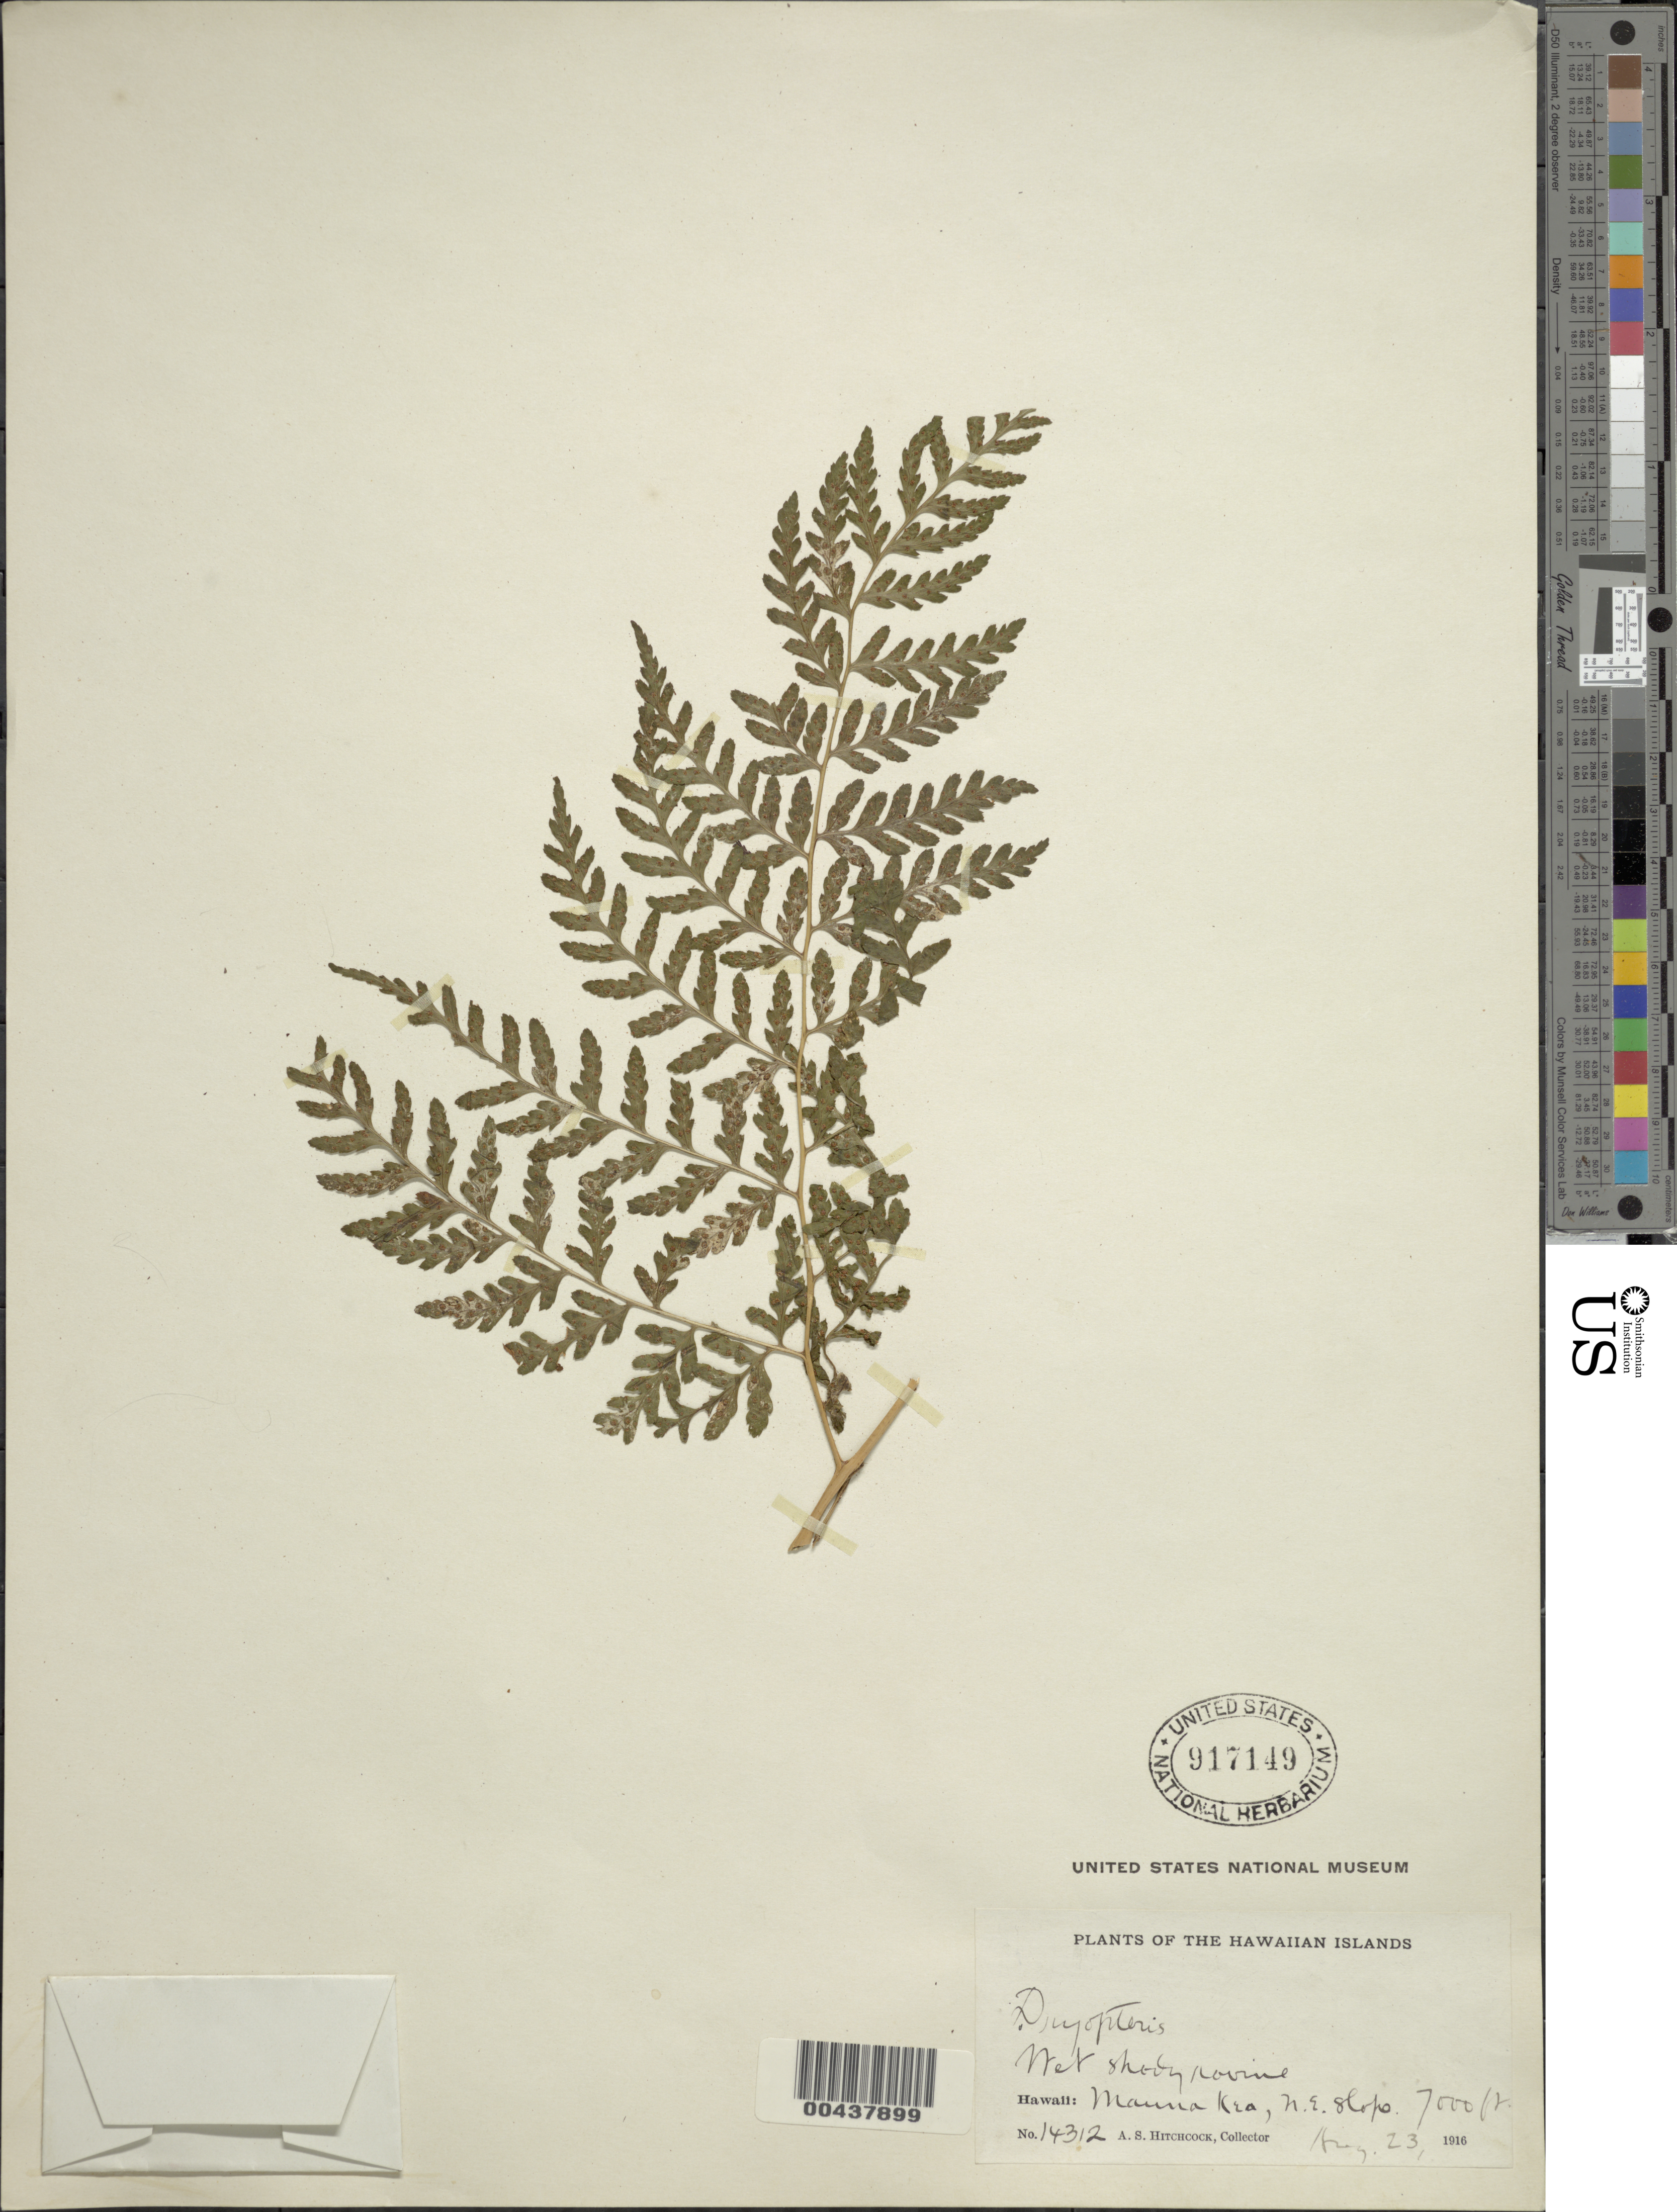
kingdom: Plantae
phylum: Tracheophyta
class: Polypodiopsida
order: Polypodiales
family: Dryopteridaceae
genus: Dryopteris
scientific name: Dryopteris sp.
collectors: A. S. Hitchcock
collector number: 14312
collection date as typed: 23 Aug 1916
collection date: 1916-08-23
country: United States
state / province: Hawaii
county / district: Hawaii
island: Hawaii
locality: Mauna Kea, NE slope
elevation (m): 2134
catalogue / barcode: US 917149